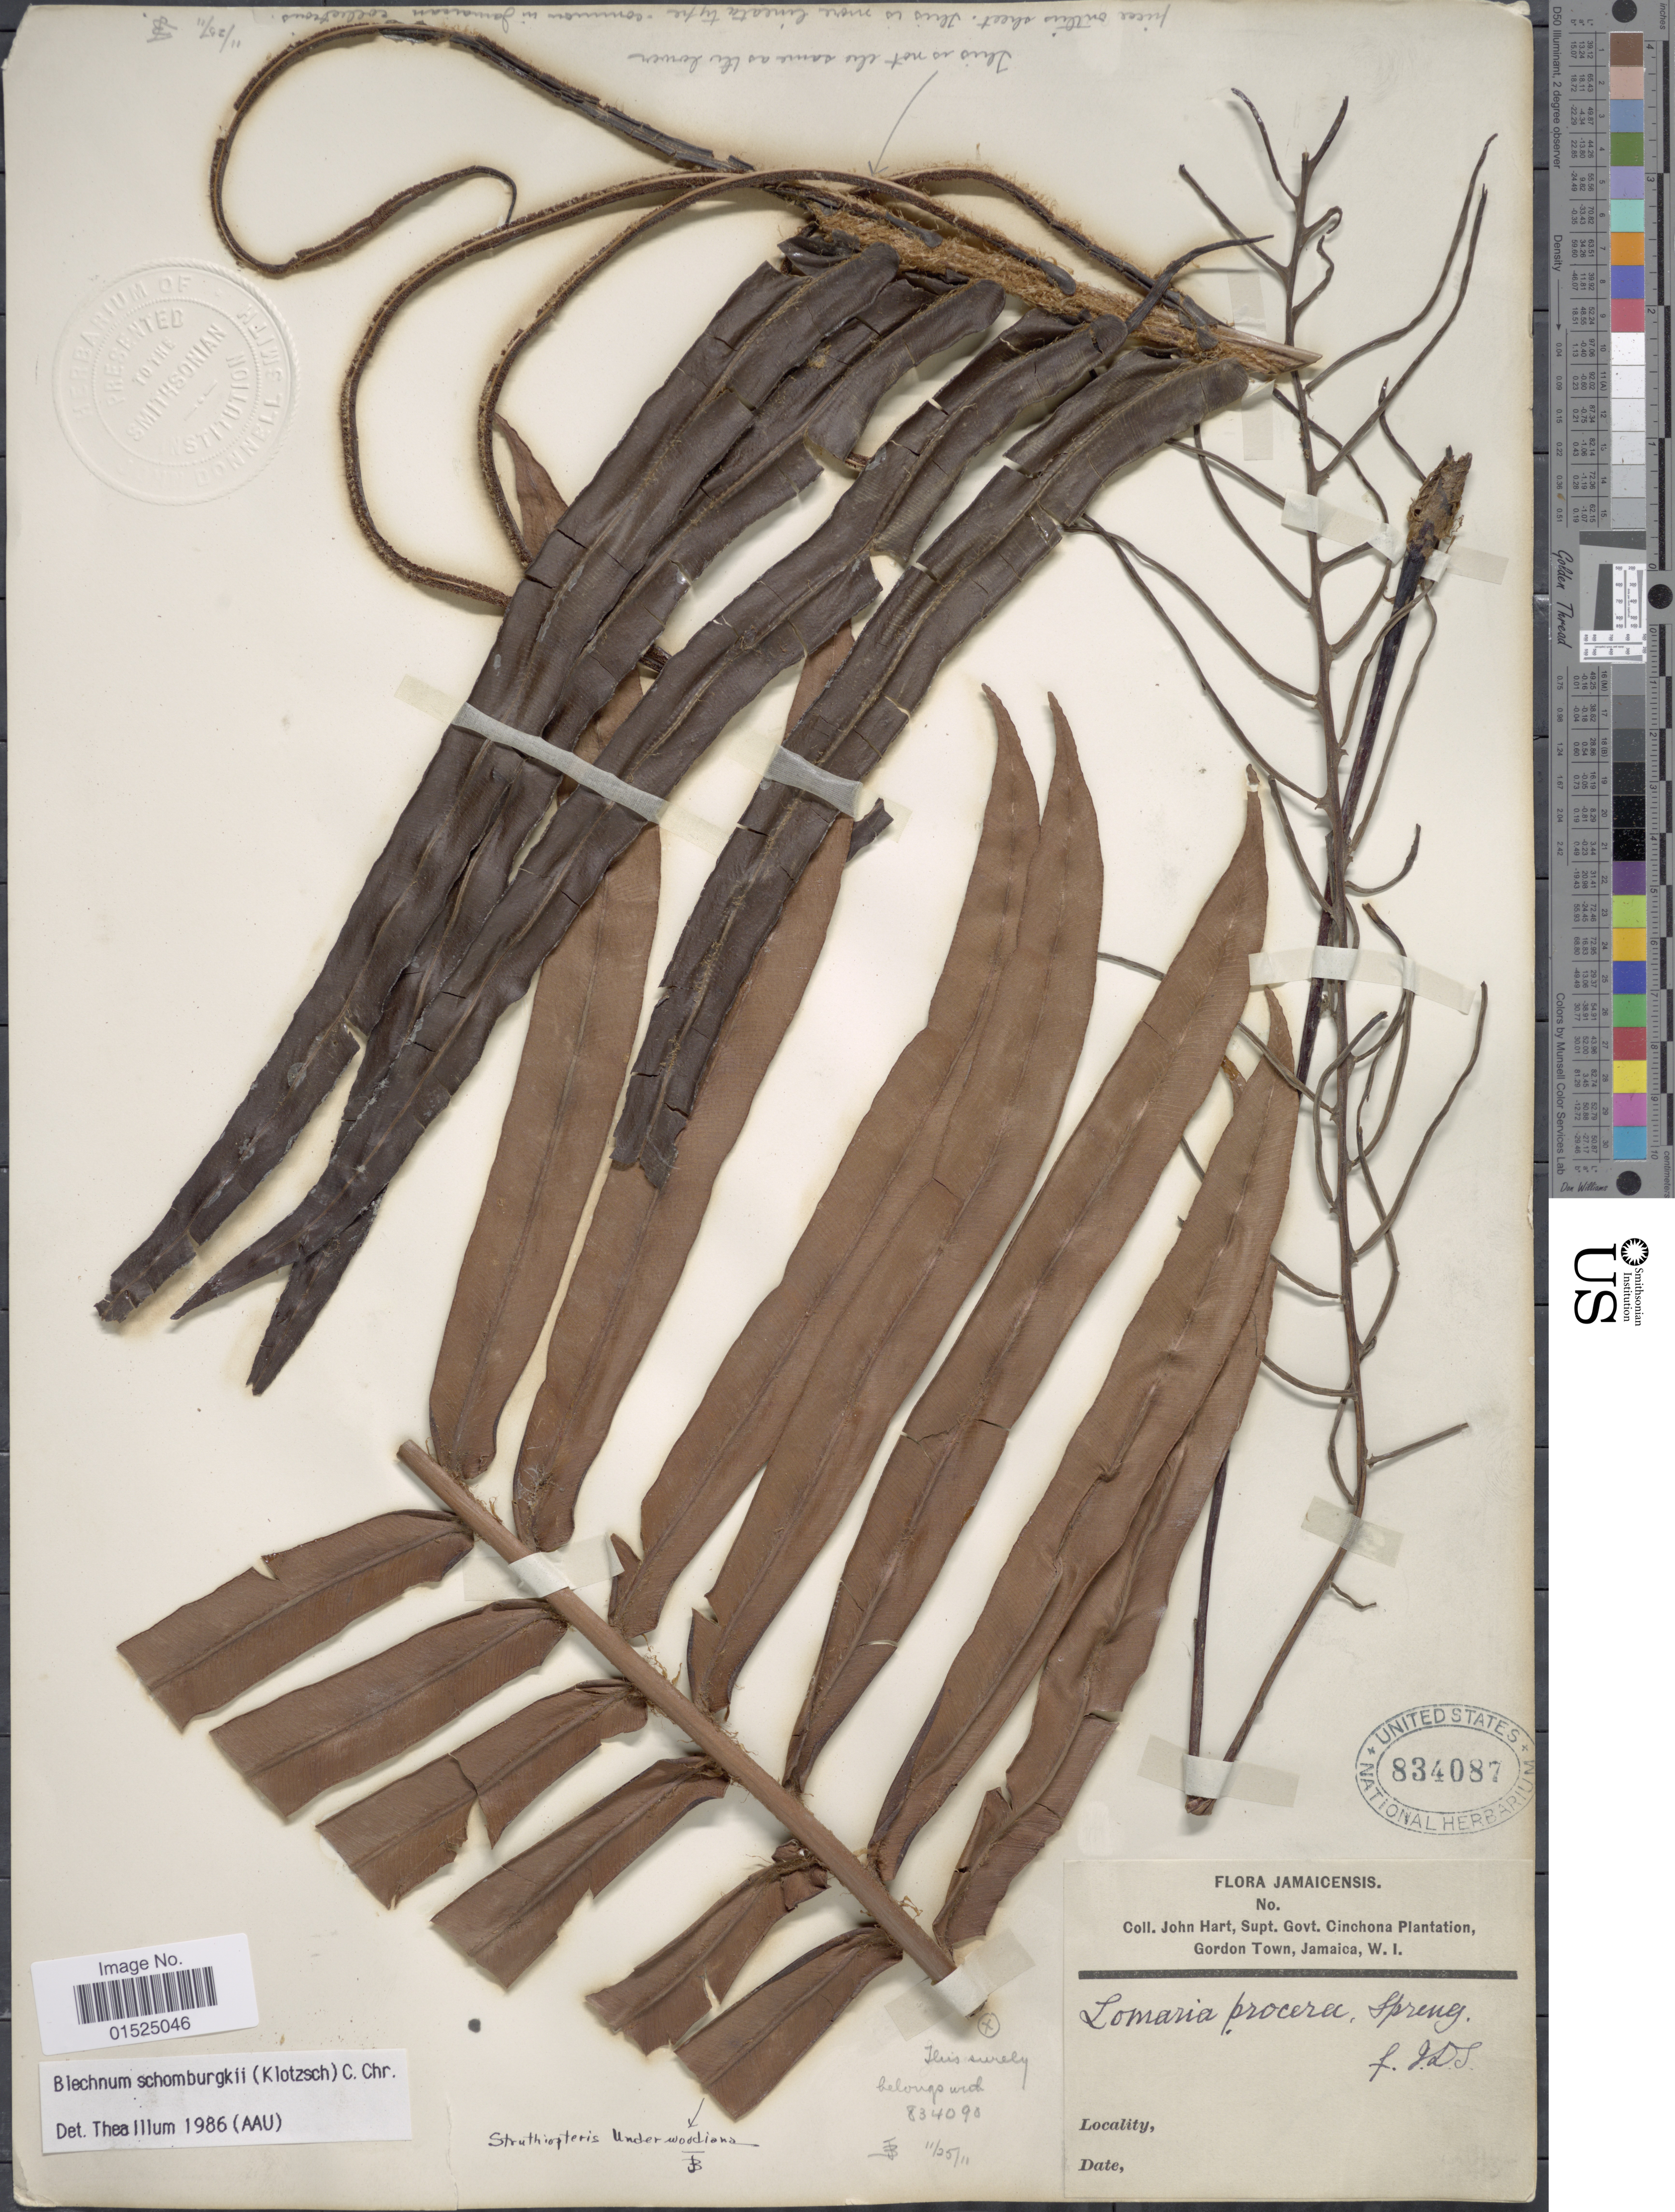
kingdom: Plantae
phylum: Tracheophyta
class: Polypodiopsida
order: Polypodiales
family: Blechnaceae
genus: Blechnum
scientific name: Blechnum underwoodianum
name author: (Broadh.) C. Chr.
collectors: J. H. Hart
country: Jamaica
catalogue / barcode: US 834087